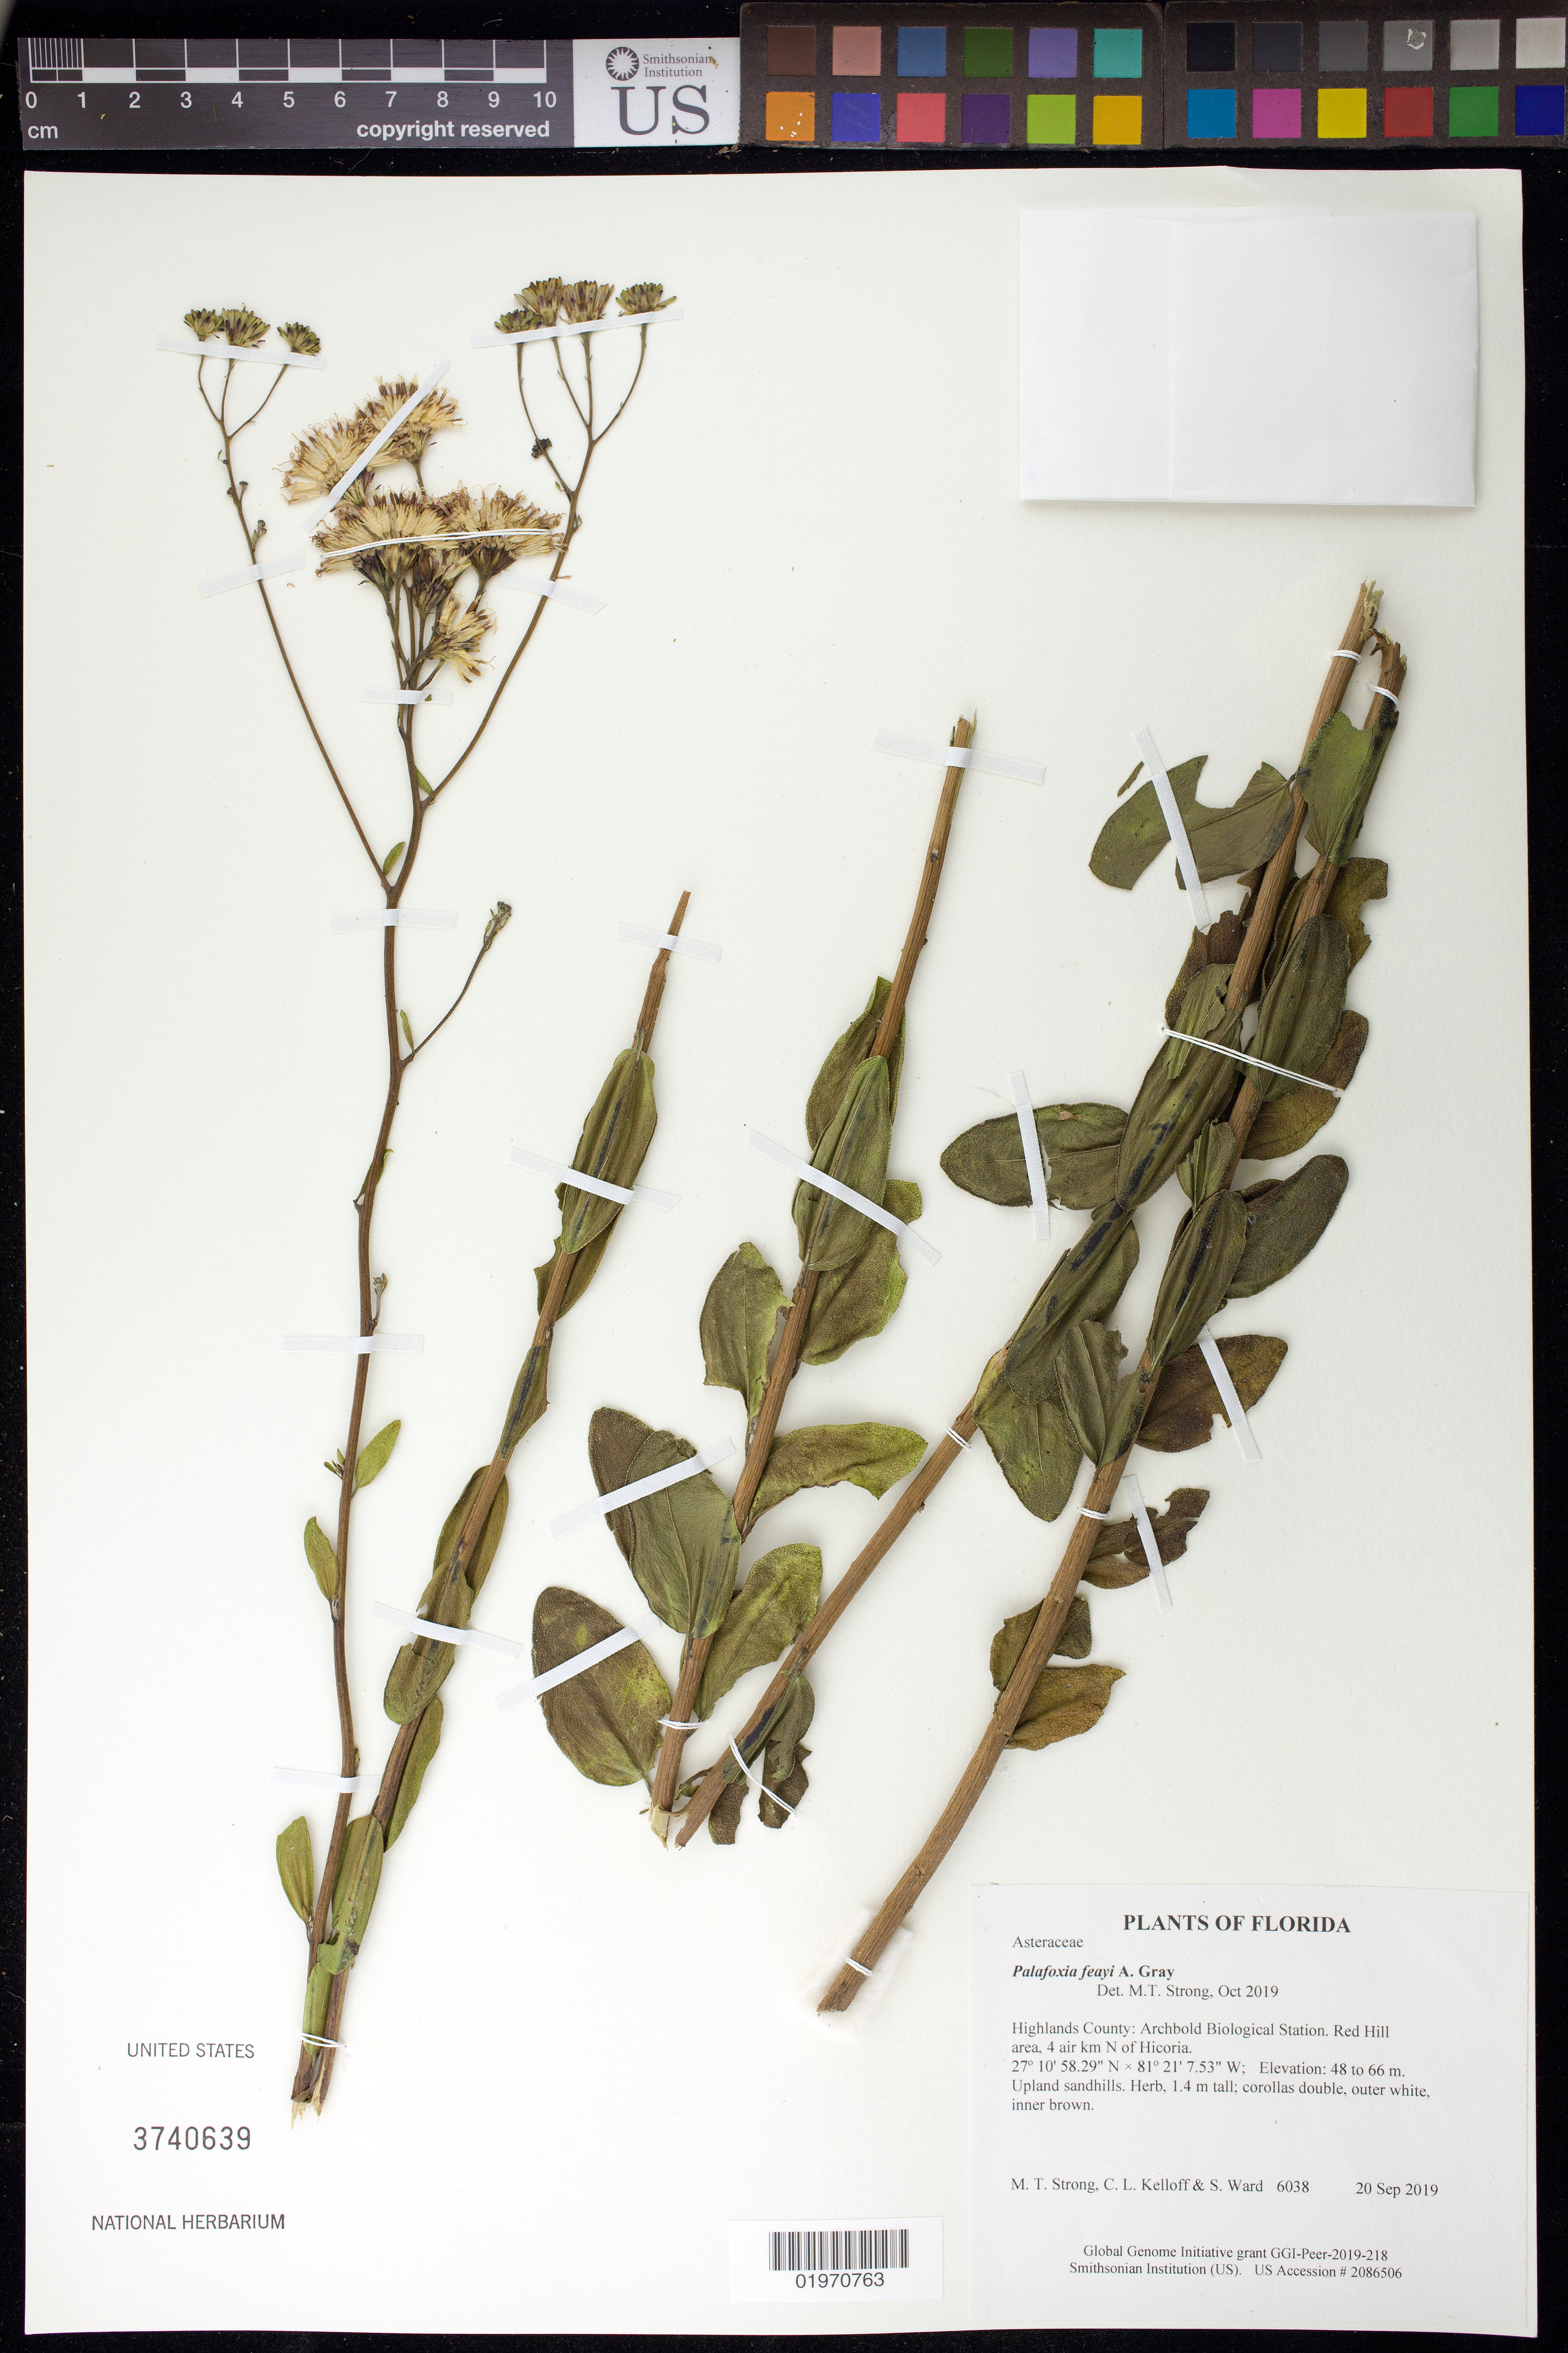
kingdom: Plantae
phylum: Tracheophyta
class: Magnoliopsida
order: Asterales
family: Asteraceae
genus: Palafoxia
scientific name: Palafoxia feayi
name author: A. Gray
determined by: Strong, Mark T., (BOT), Smithsonian Institution - National Museum of Natural History (UNITED STATES)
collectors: M. T. Strong, C. L. Kelloff & S. Ward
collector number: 6038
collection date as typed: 20 Sep 2019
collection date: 2019-09-20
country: United States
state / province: Florida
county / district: Highlands County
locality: Archbold Biological Station. Red Hill area, 4 air km N of Hicoria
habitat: Upland sandhills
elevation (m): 48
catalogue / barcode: US 3740639